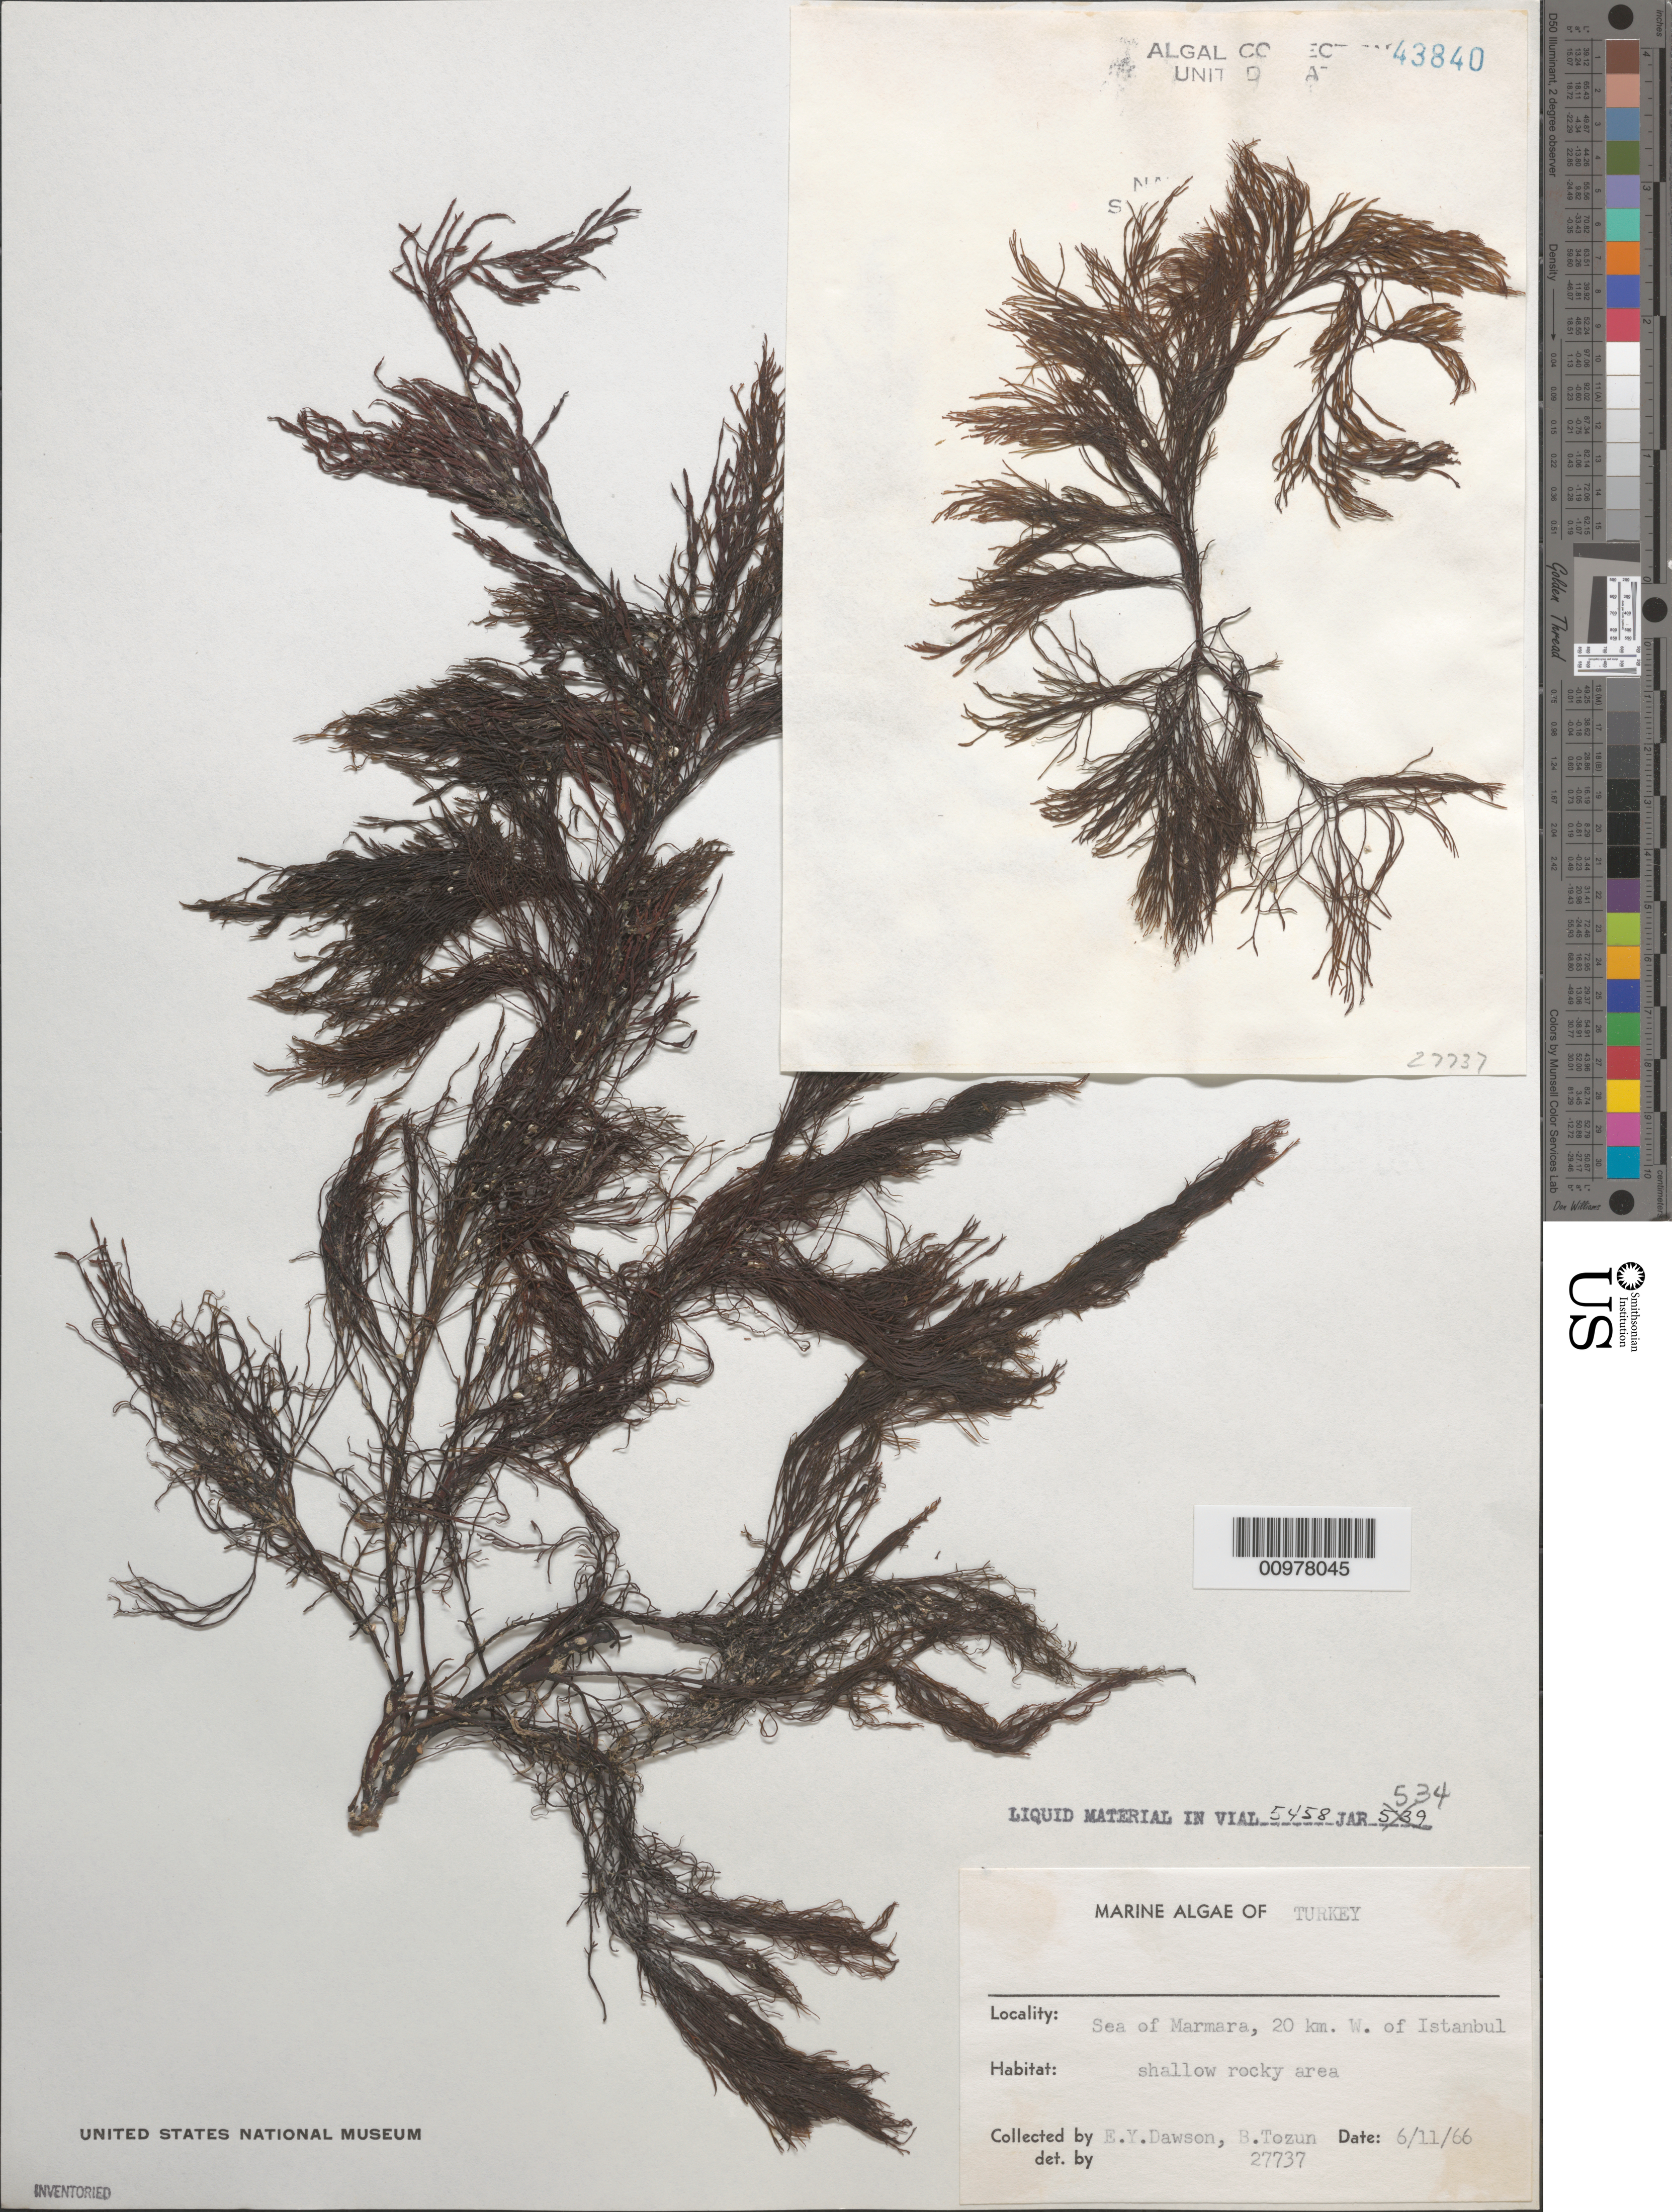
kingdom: Chromista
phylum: Ochrophyta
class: Phaeophyceae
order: Fucales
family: Sargassaceae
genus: Cystoseira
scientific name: Cystoseira sp.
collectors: E. Y. Dawson & B. Tozun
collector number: EYD 27737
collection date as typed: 11 Jun 1966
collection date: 1966-06-11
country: Turkey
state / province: Istanbul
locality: Sea of Marmara, 20 km west of Istanbul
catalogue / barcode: US 43840